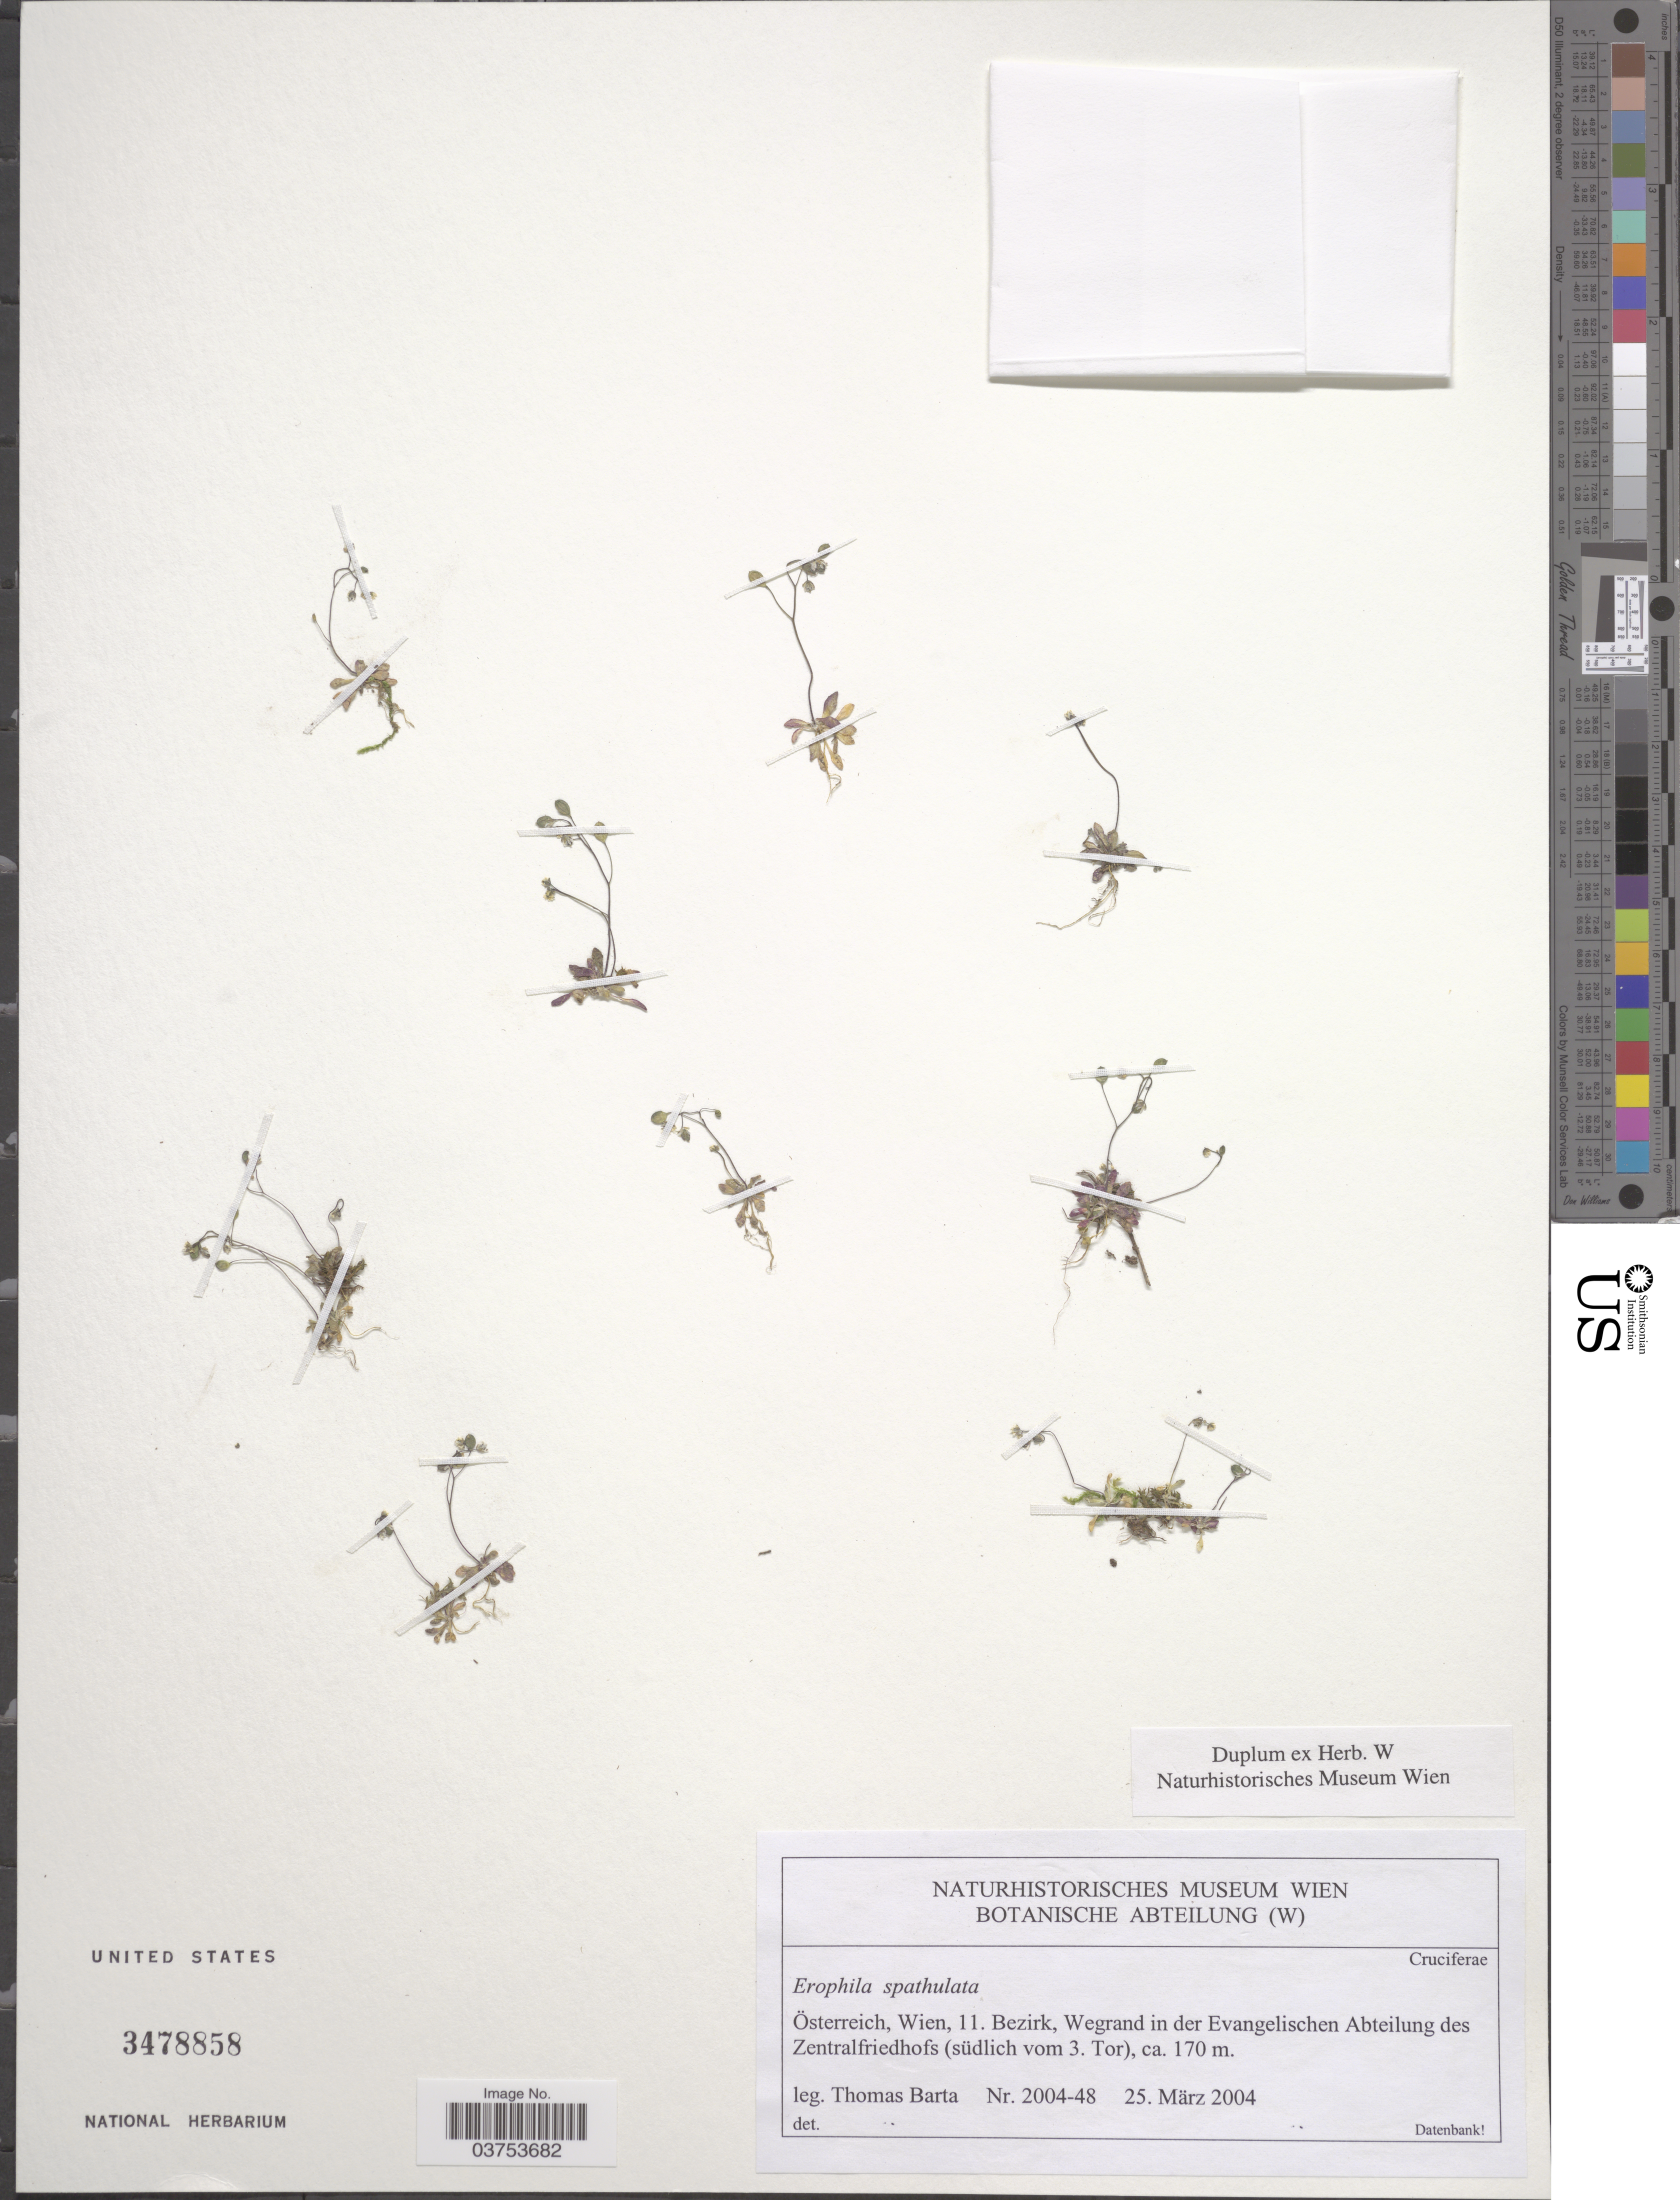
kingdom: Plantae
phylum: Tracheophyta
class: Magnoliopsida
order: Brassicales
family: Brassicaceae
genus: Erophila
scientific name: Erophila spathulata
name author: Láng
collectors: T. Barta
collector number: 2004-48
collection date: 2004-03-25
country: Austria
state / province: Wien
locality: Österreich, Wien, 11. Bezirk, Wegrand in der Evangelischen Abteilung des Zentralfriedhofs (südlich vom 3. Tor).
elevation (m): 170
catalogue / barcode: US 3478858